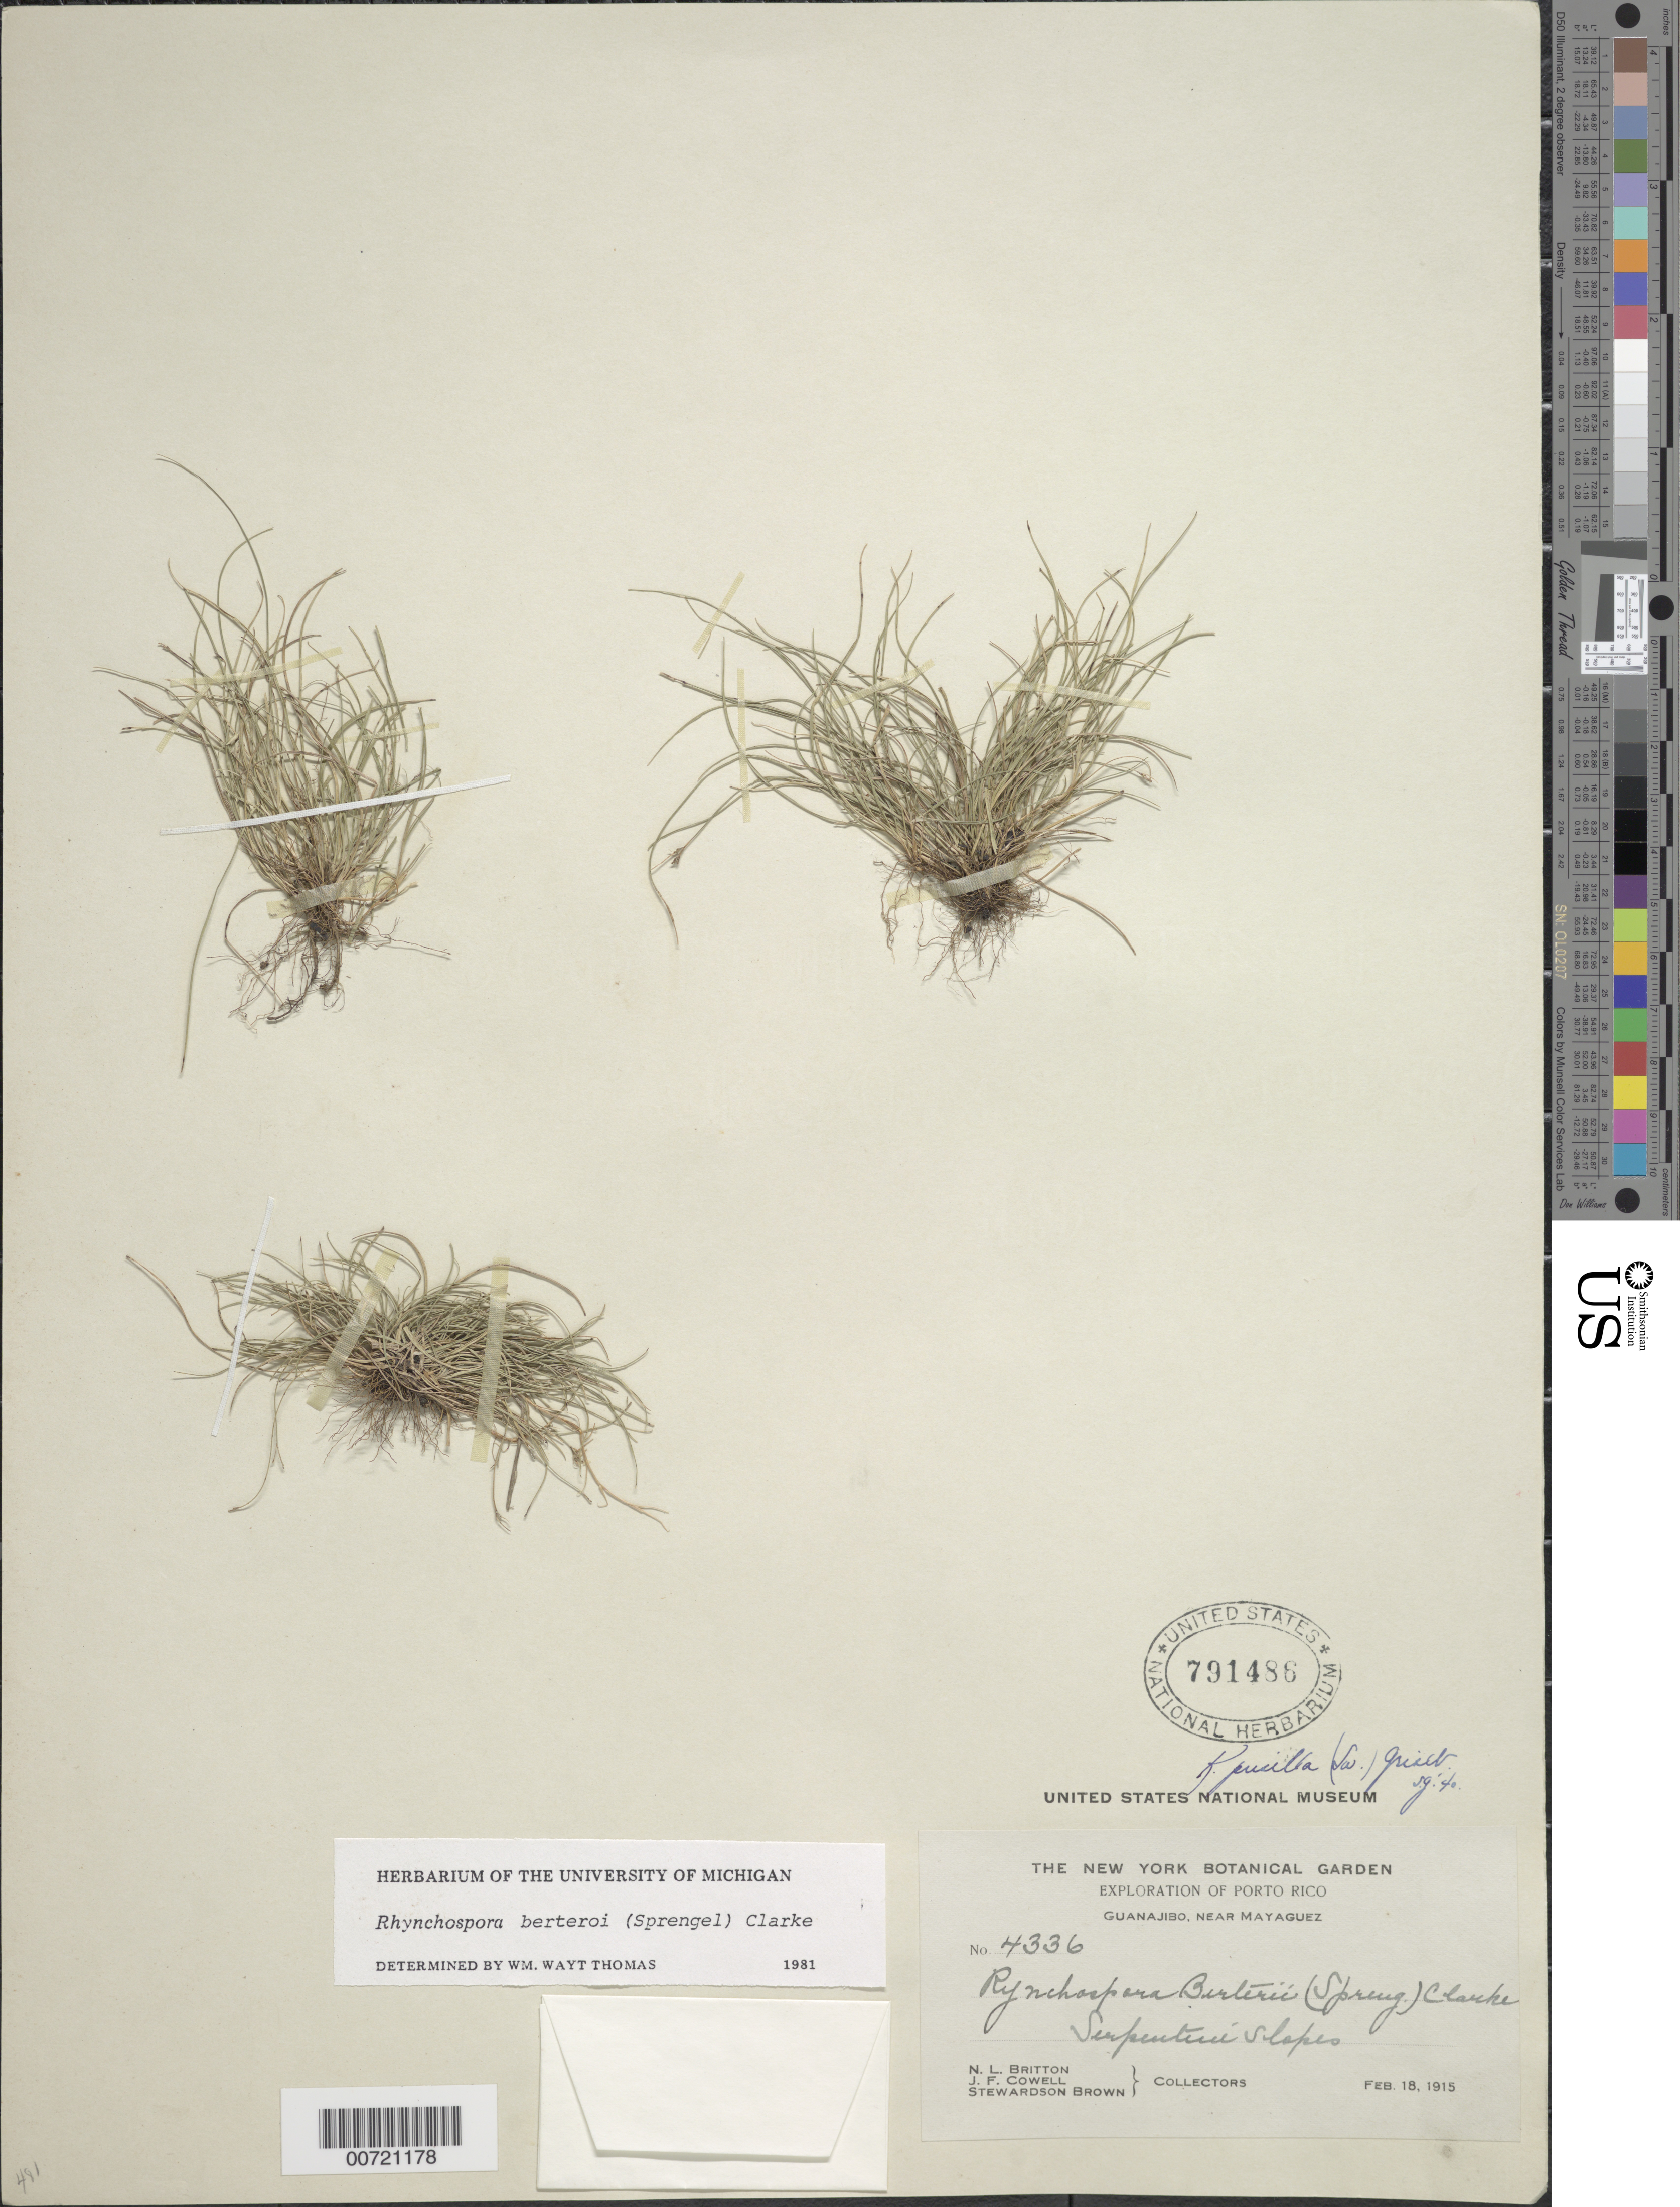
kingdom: Plantae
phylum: Tracheophyta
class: Liliopsida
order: Poales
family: Cyperaceae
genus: Rhynchospora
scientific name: Rhynchospora berteroi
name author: (Spreng.) C.B. Clarke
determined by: Thomas, W. W.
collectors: N. Britton, J. F. Cowell & S. Brown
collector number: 4336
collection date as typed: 18 Feb 1915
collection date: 1915-02-18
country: Puerto Rico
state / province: Mayagüez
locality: Guanajibo, near Mayagüez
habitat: Serpentine slopes.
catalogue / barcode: US 791486